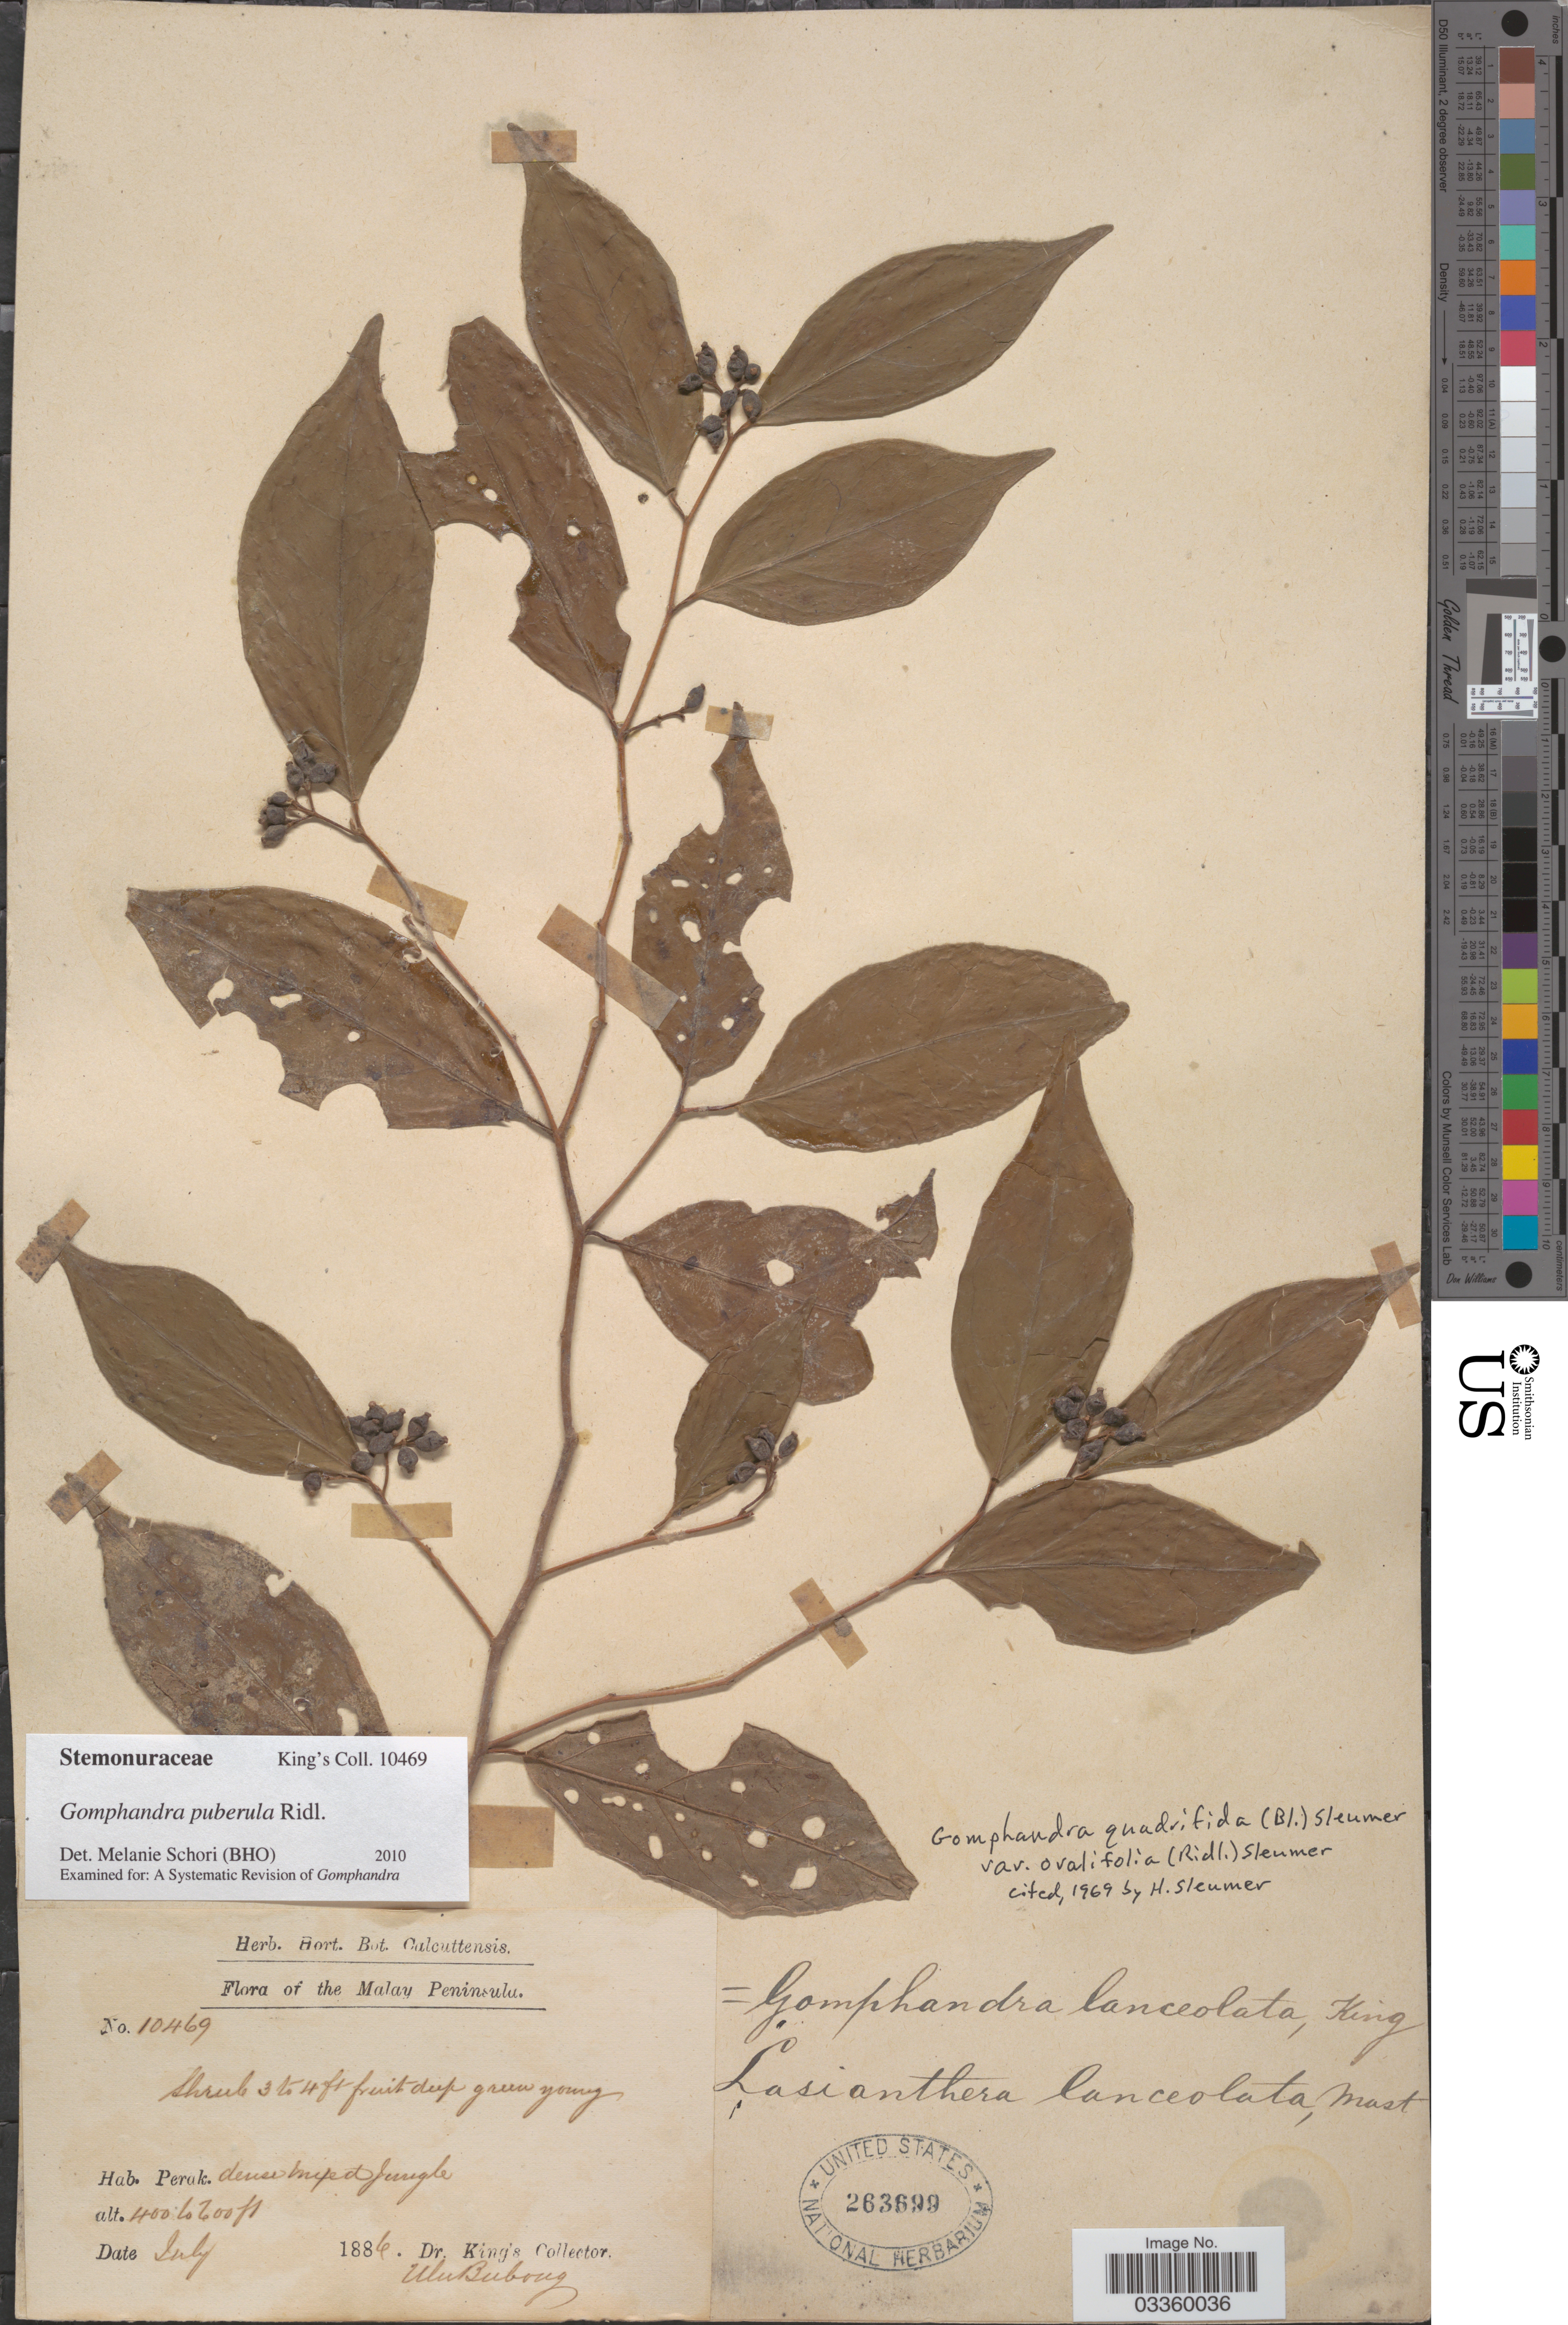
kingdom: Plantae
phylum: Tracheophyta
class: Magnoliopsida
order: Cardiopteridales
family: Stemonuraceae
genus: Gomphandra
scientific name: Gomphandra puberula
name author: Ridl.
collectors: Dr. King's collector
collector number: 10469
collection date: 1886-07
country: Malaysia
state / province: Perak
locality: Malay Peninsula.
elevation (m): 122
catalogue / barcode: US 263699